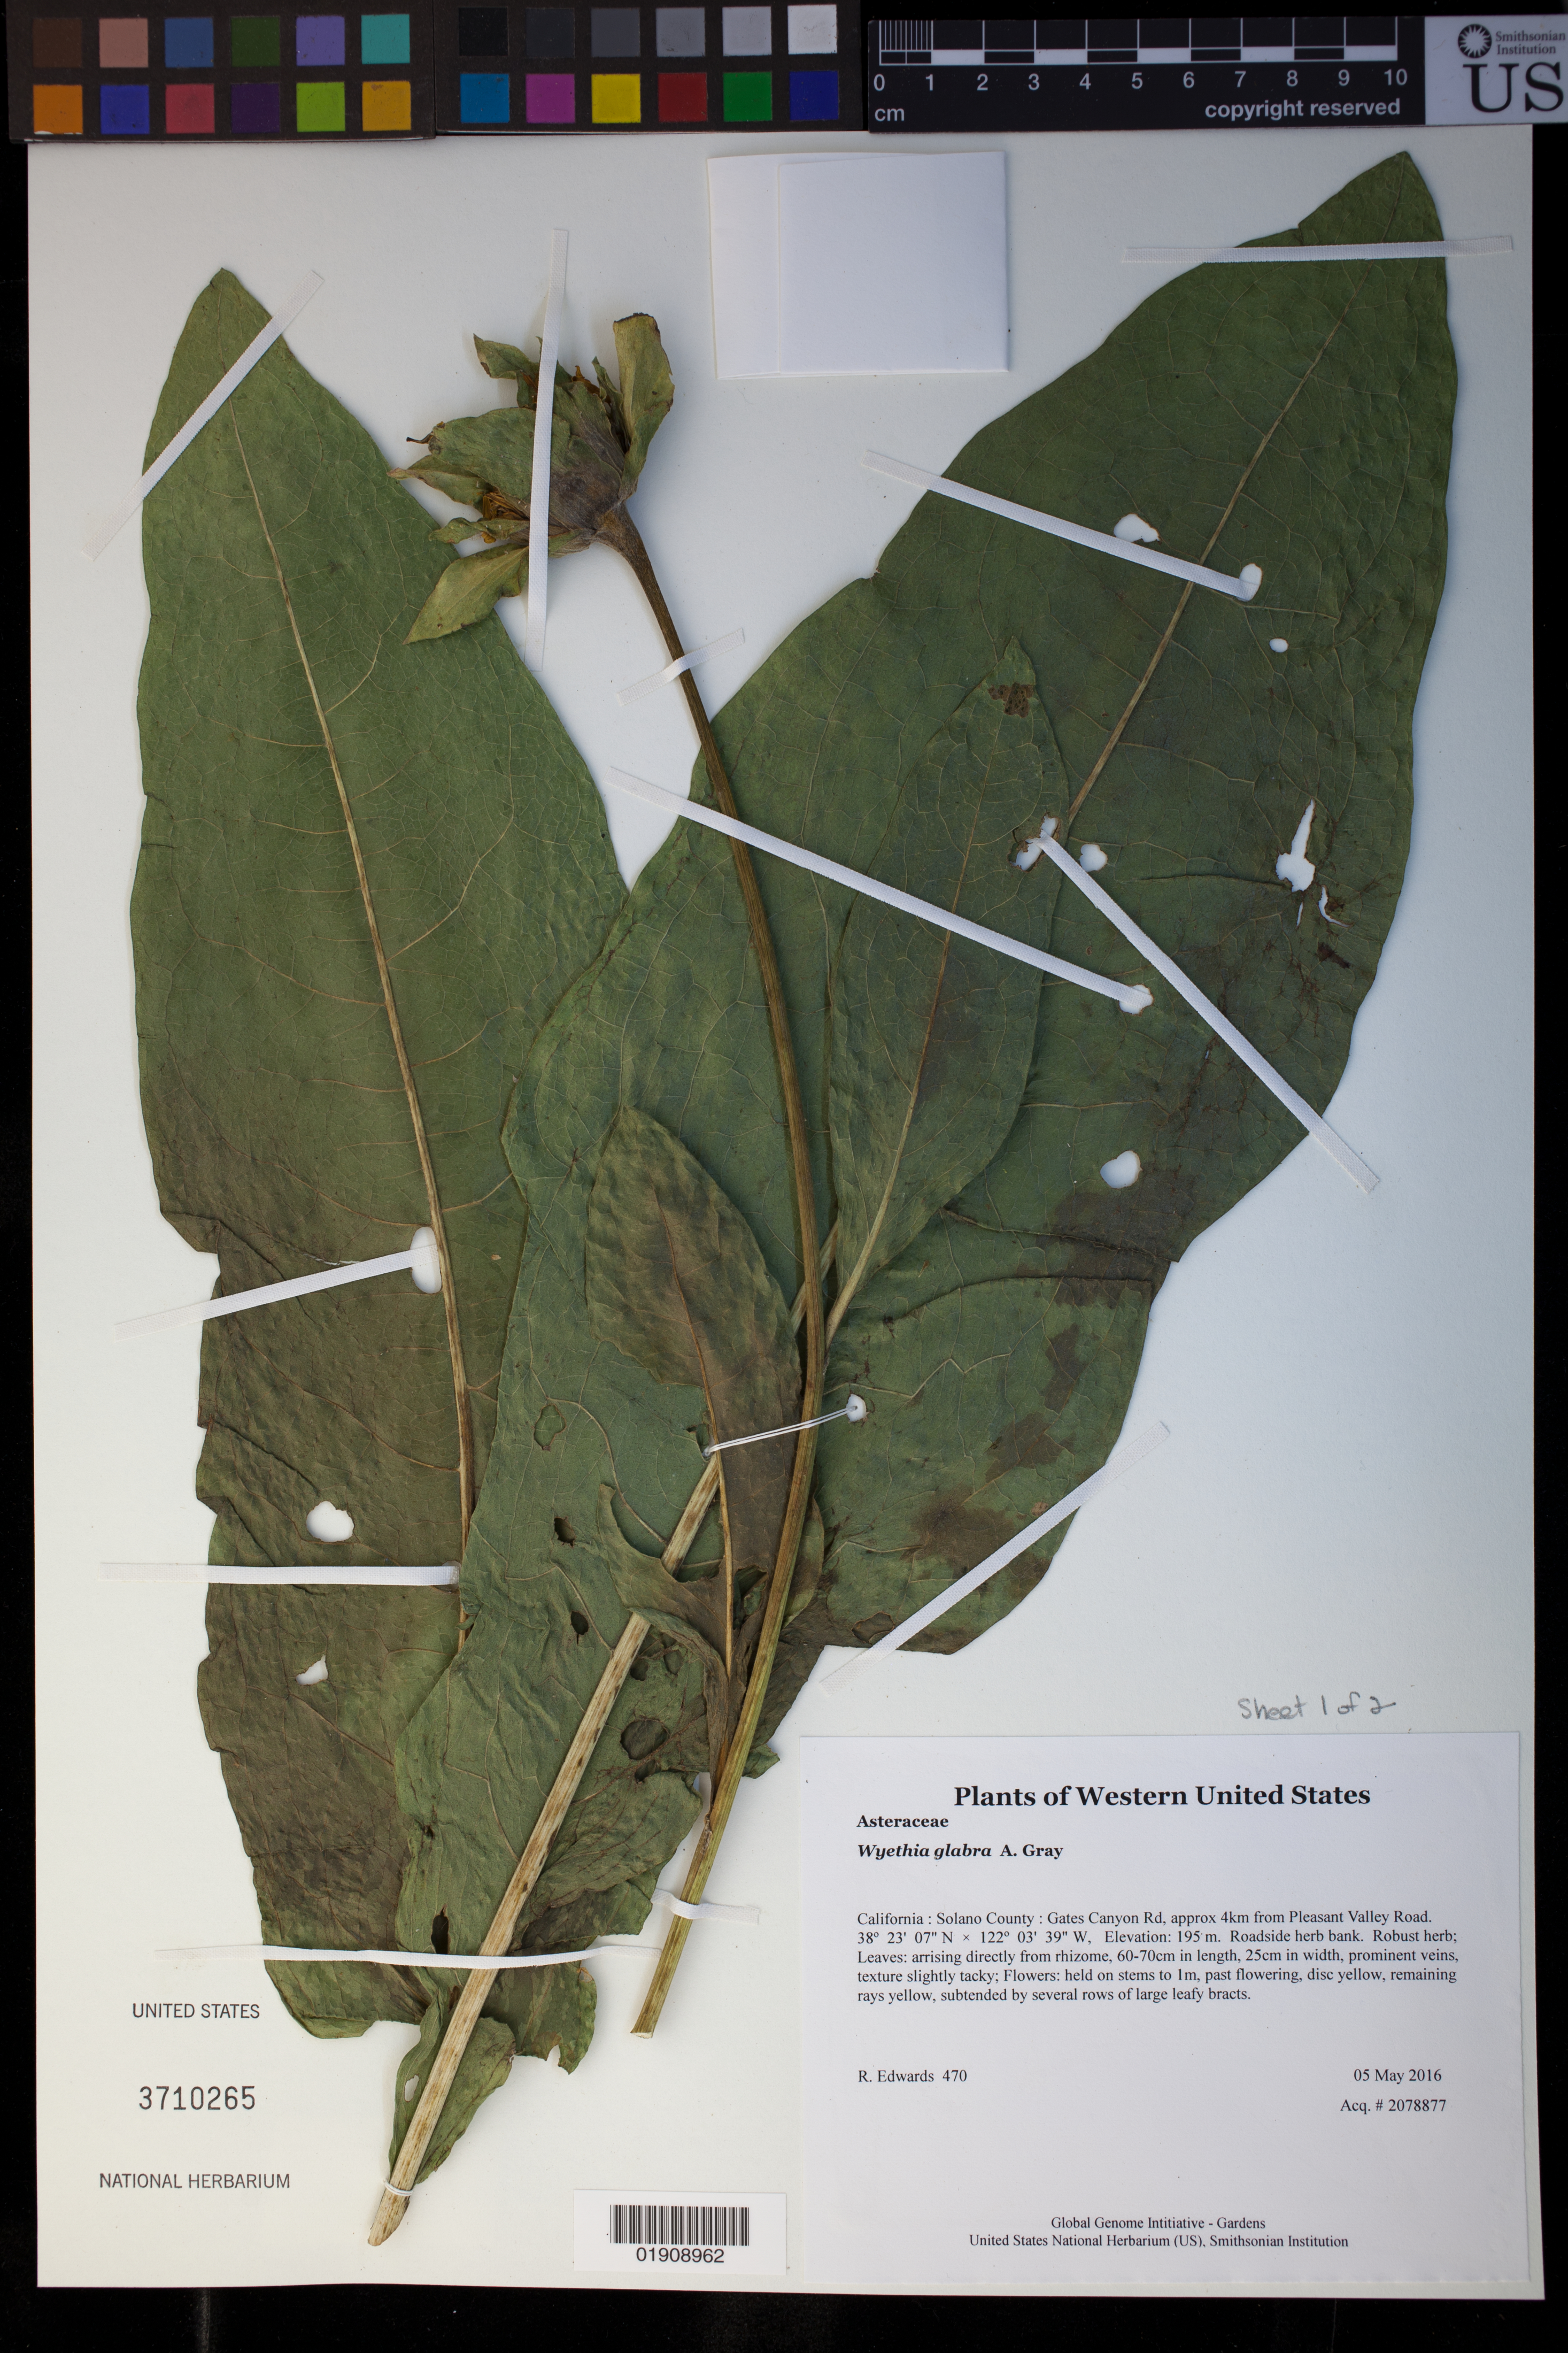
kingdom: Plantae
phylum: Tracheophyta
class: Magnoliopsida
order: Asterales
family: Asteraceae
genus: Wyethia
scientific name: Wyethia glabra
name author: A. Gray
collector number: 470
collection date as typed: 5 May 2016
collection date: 2016-05-05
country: United States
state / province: California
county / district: Solano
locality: Gates Canyon Rd, approx 4km from Pleasant Valley Road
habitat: Roadside herb bank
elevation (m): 195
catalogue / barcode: US 3710265